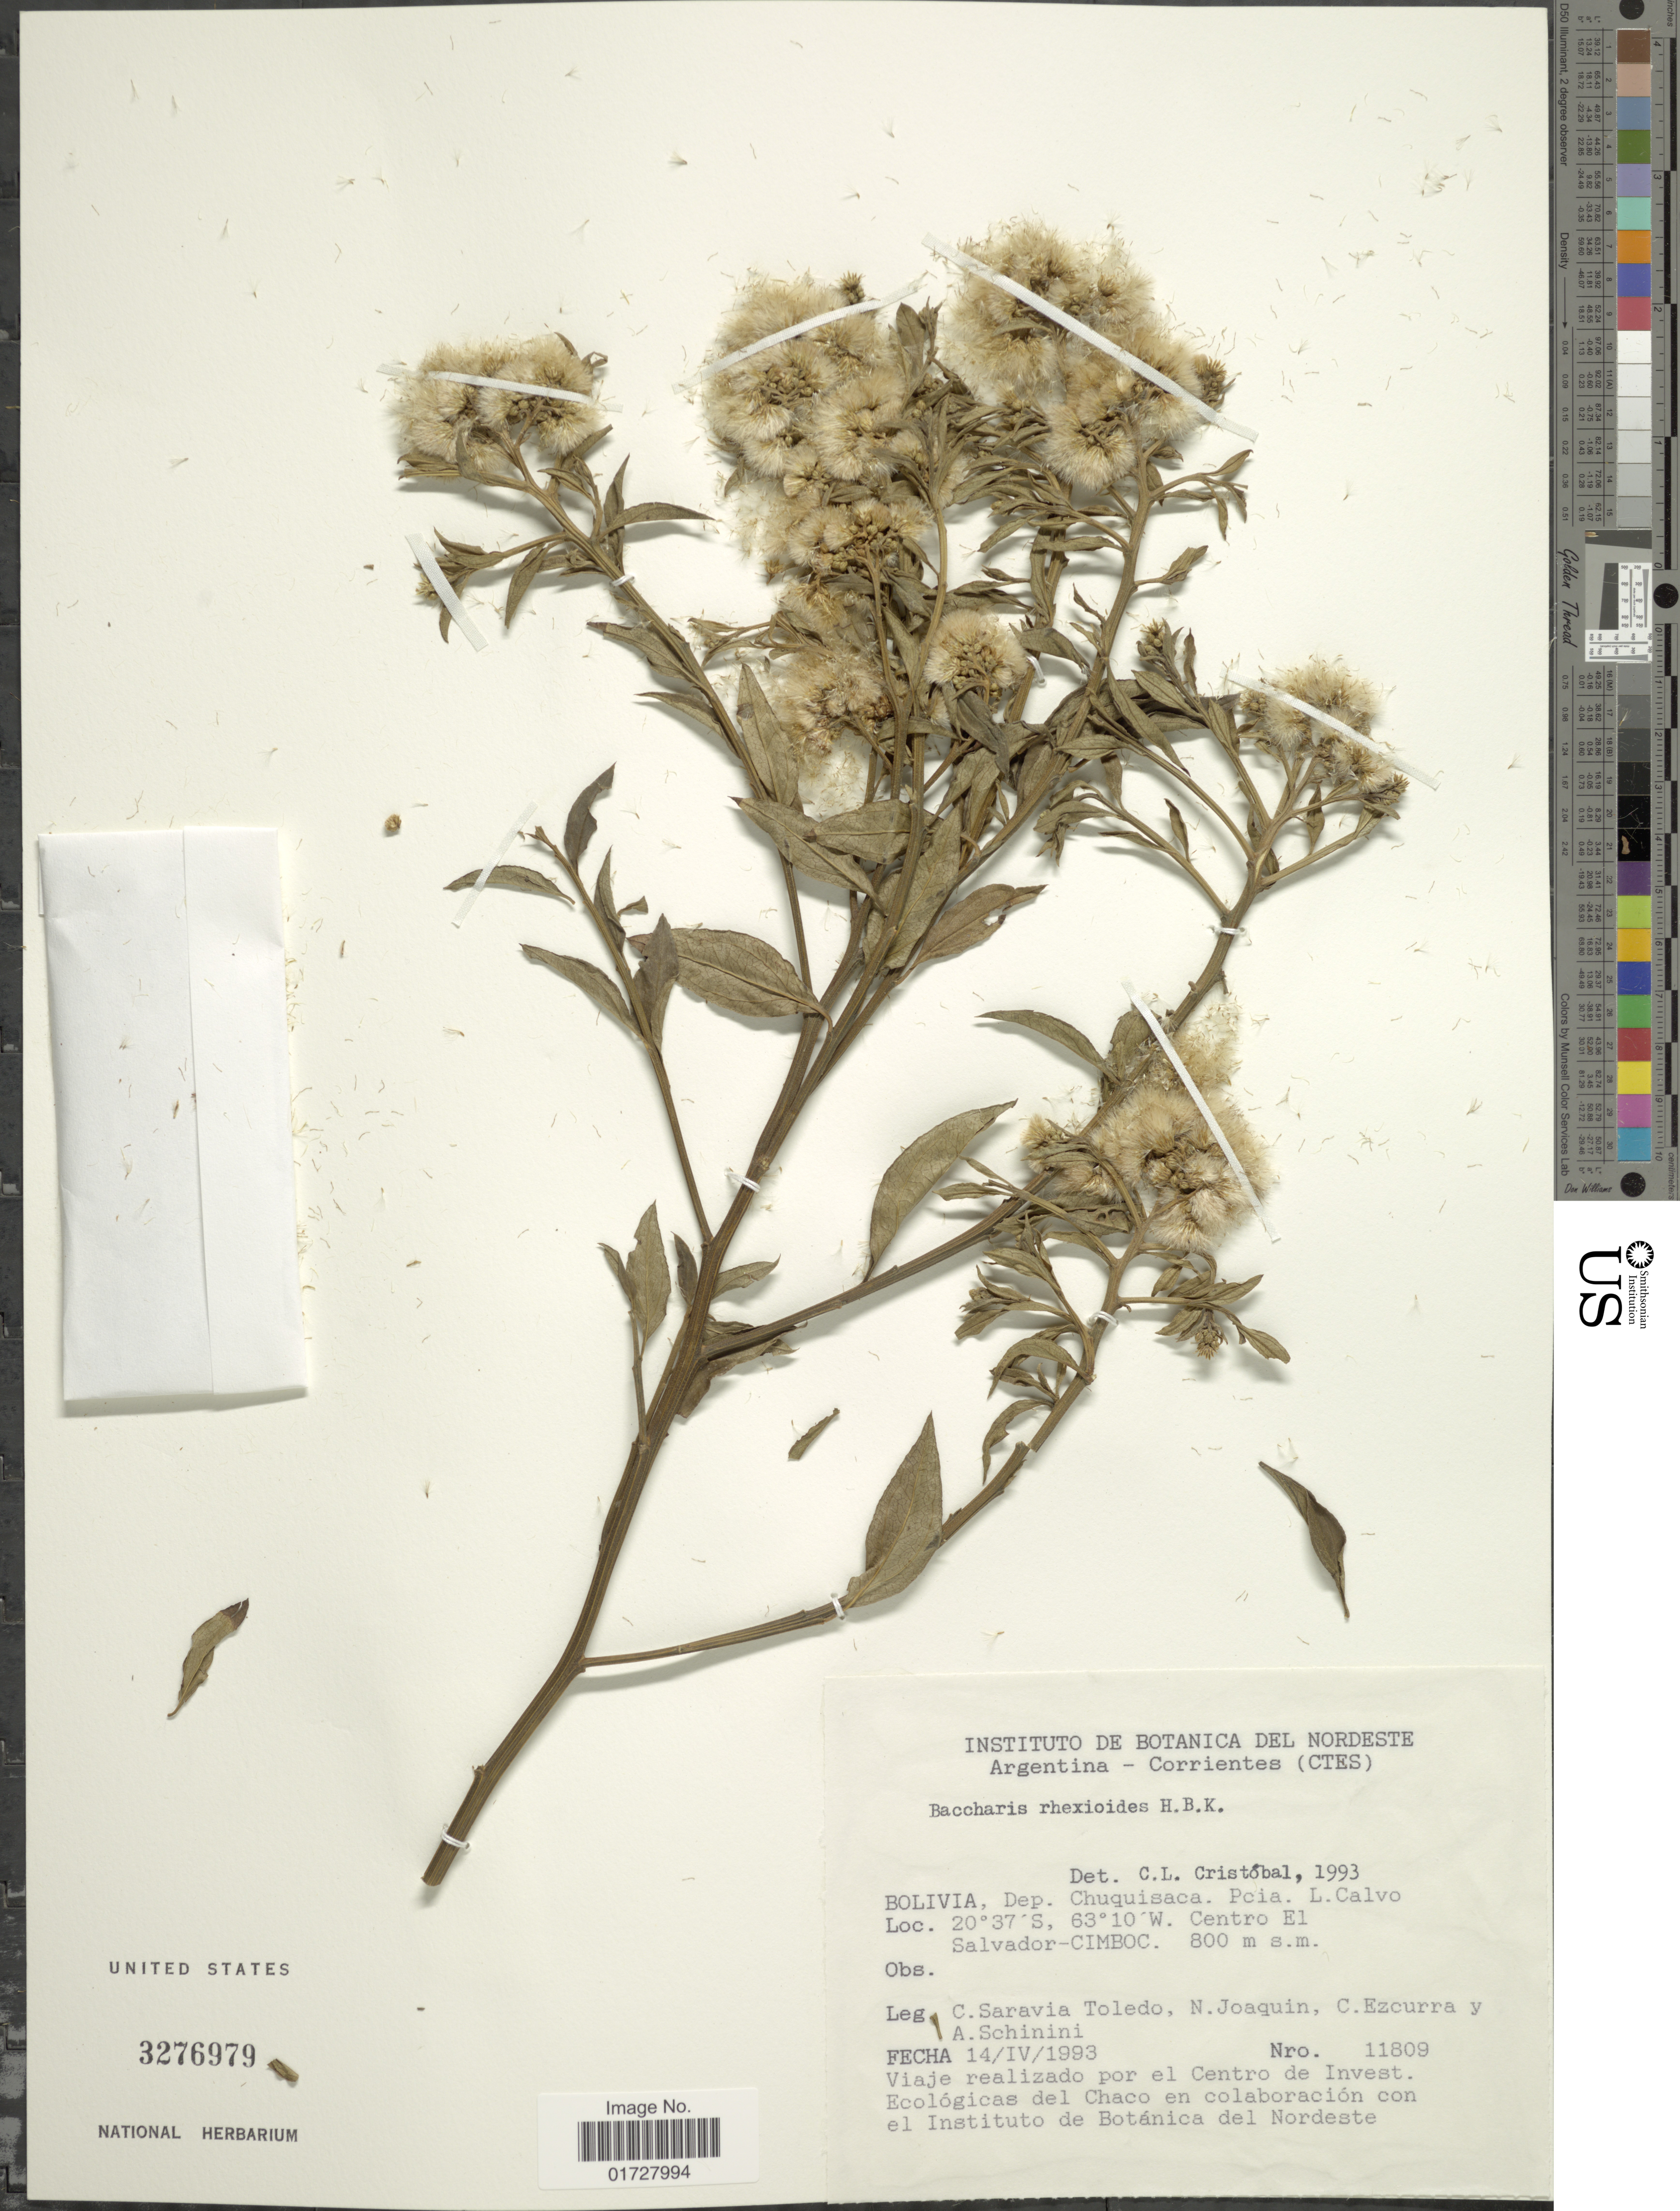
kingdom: Plantae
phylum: Tracheophyta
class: Magnoliopsida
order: Asterales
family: Asteraceae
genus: Baccharis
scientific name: Baccharis trinervis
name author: (Lam.) Pers.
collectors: C. Saravia T., N. Joaquin, C. Ezcurra & A. Schinini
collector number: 11809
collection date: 1993-04-14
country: Bolivia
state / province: Chuquisaca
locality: Pcia. L. Calvo, Centro El Salvador-CIMBOC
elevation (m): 800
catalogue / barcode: US 3276979